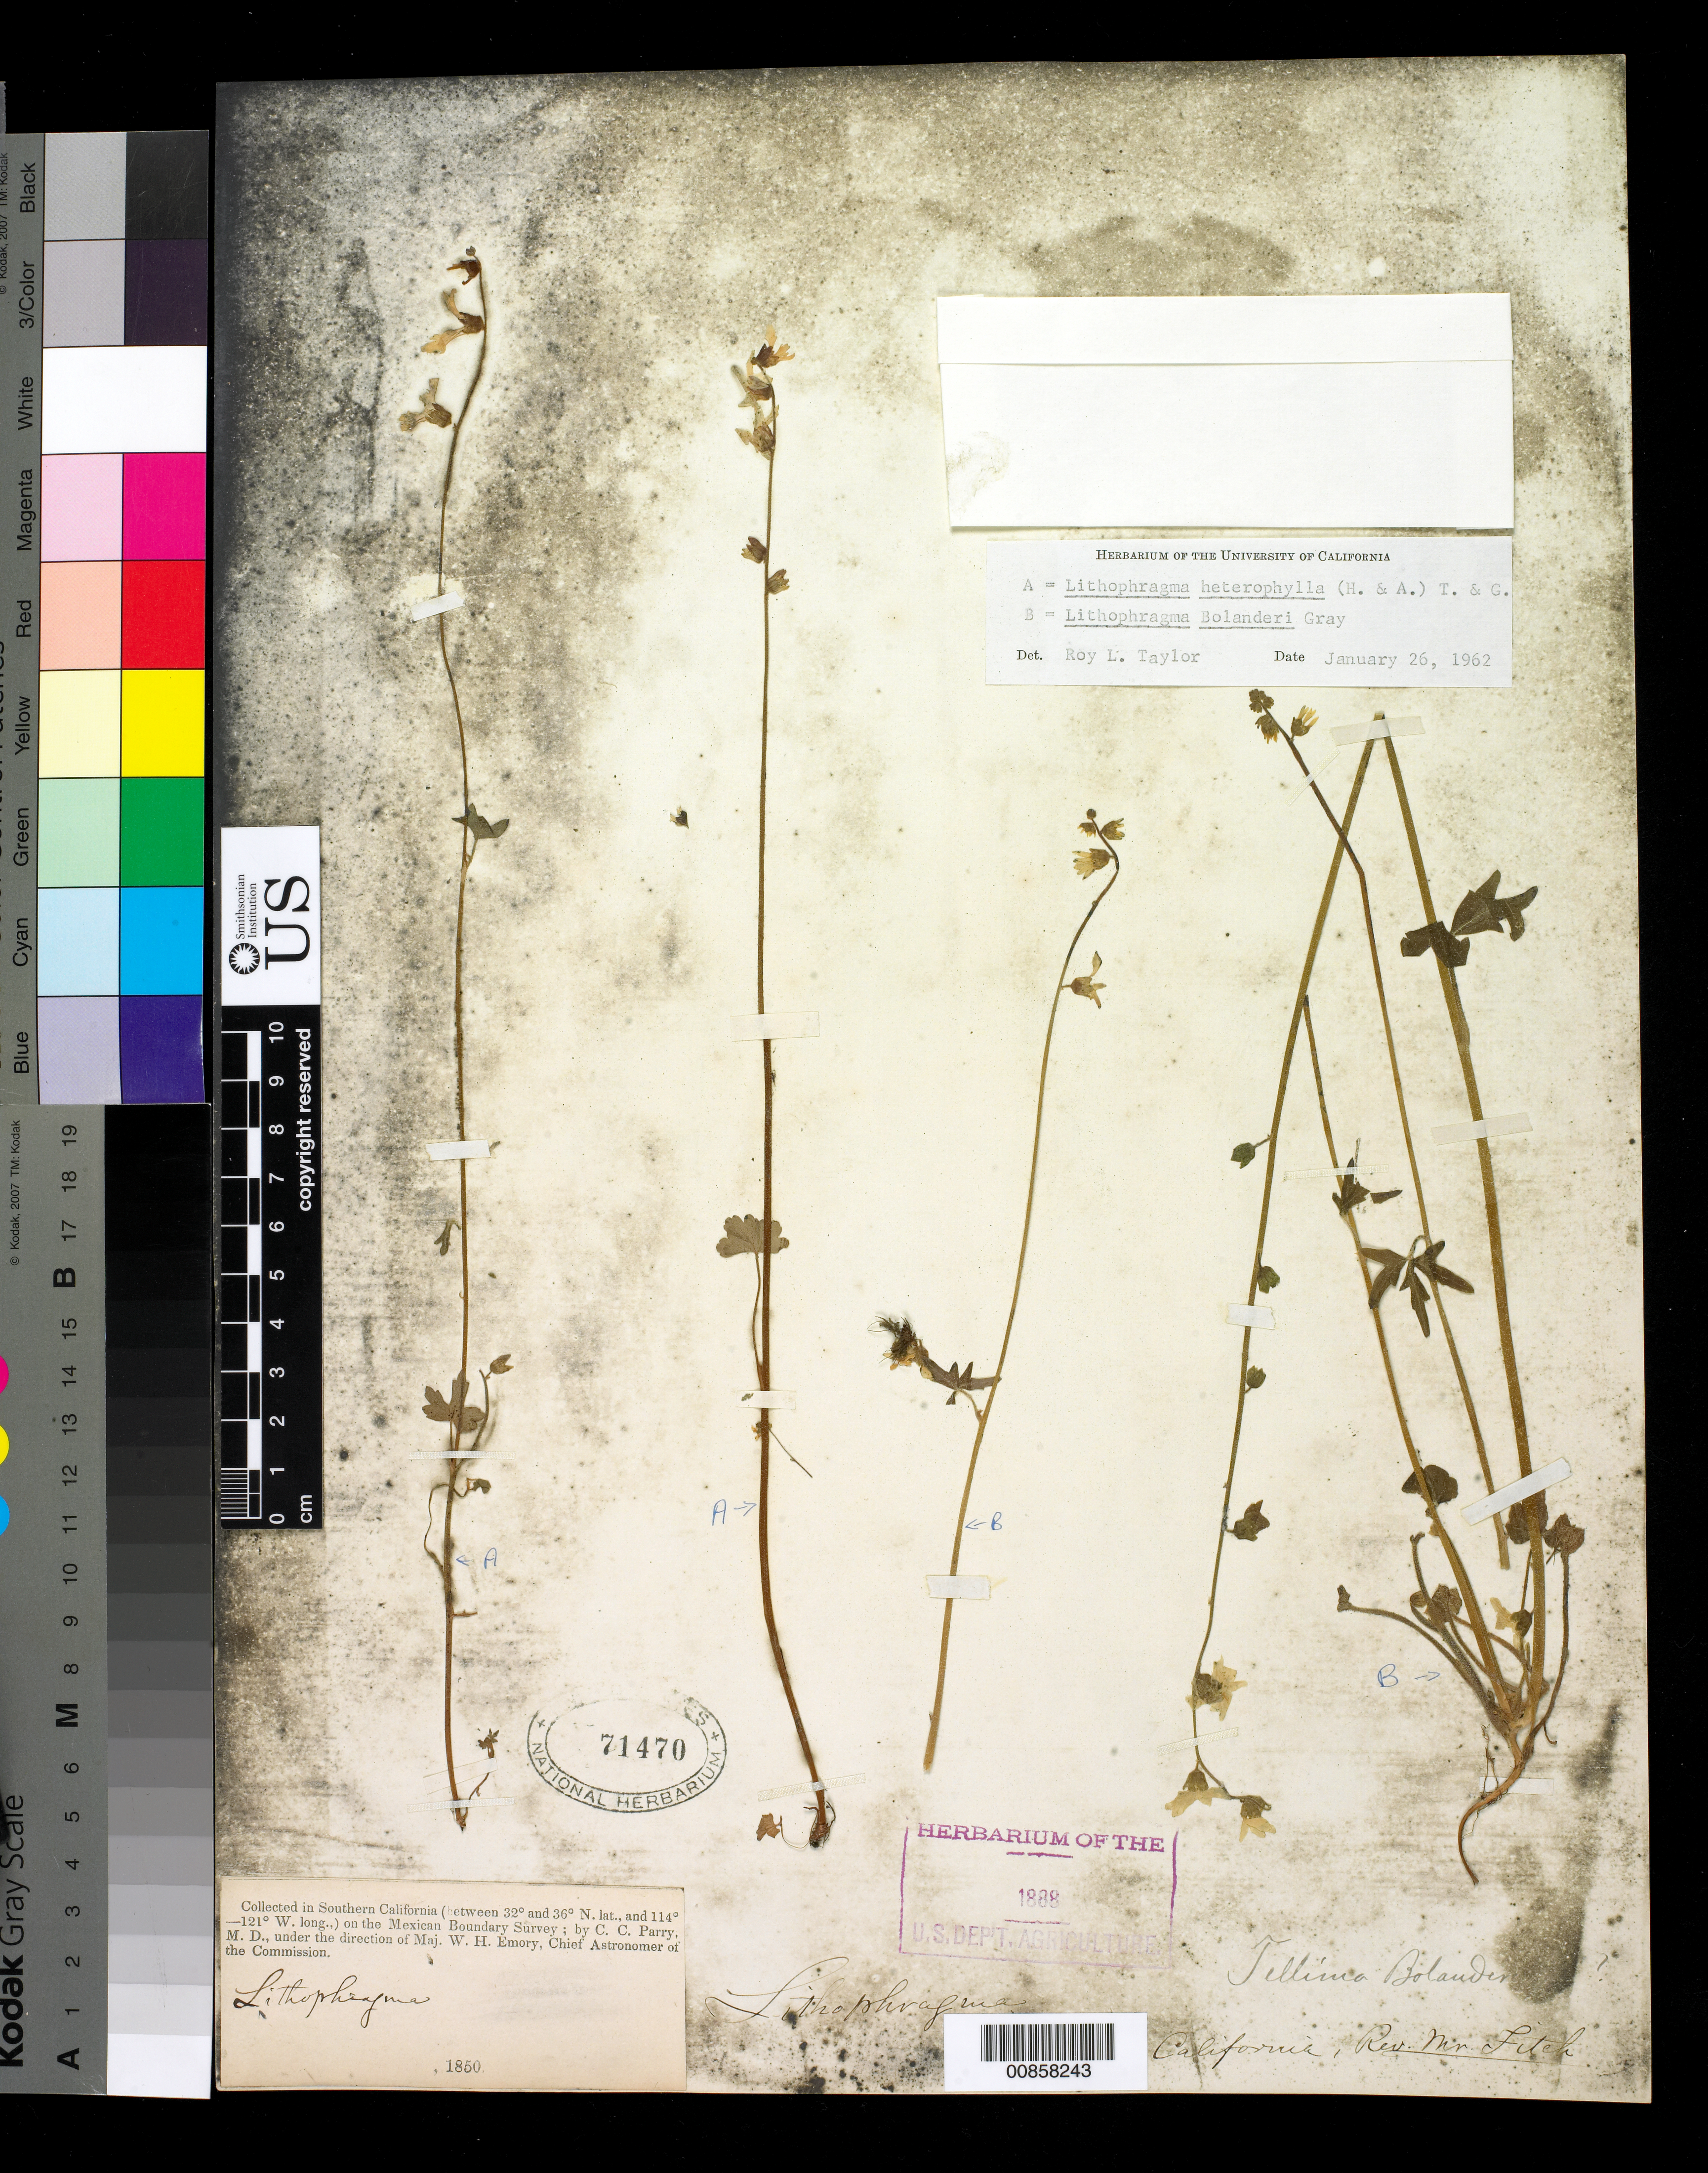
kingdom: Plantae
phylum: Tracheophyta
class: Magnoliopsida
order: Saxifragales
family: Saxifragaceae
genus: Lithophragma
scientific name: Lithophragma heterophyllum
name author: (Hook. & Arn.) Hook. & Arn.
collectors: C. C. Parry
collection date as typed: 1850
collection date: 1850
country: United States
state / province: California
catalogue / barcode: US 71470